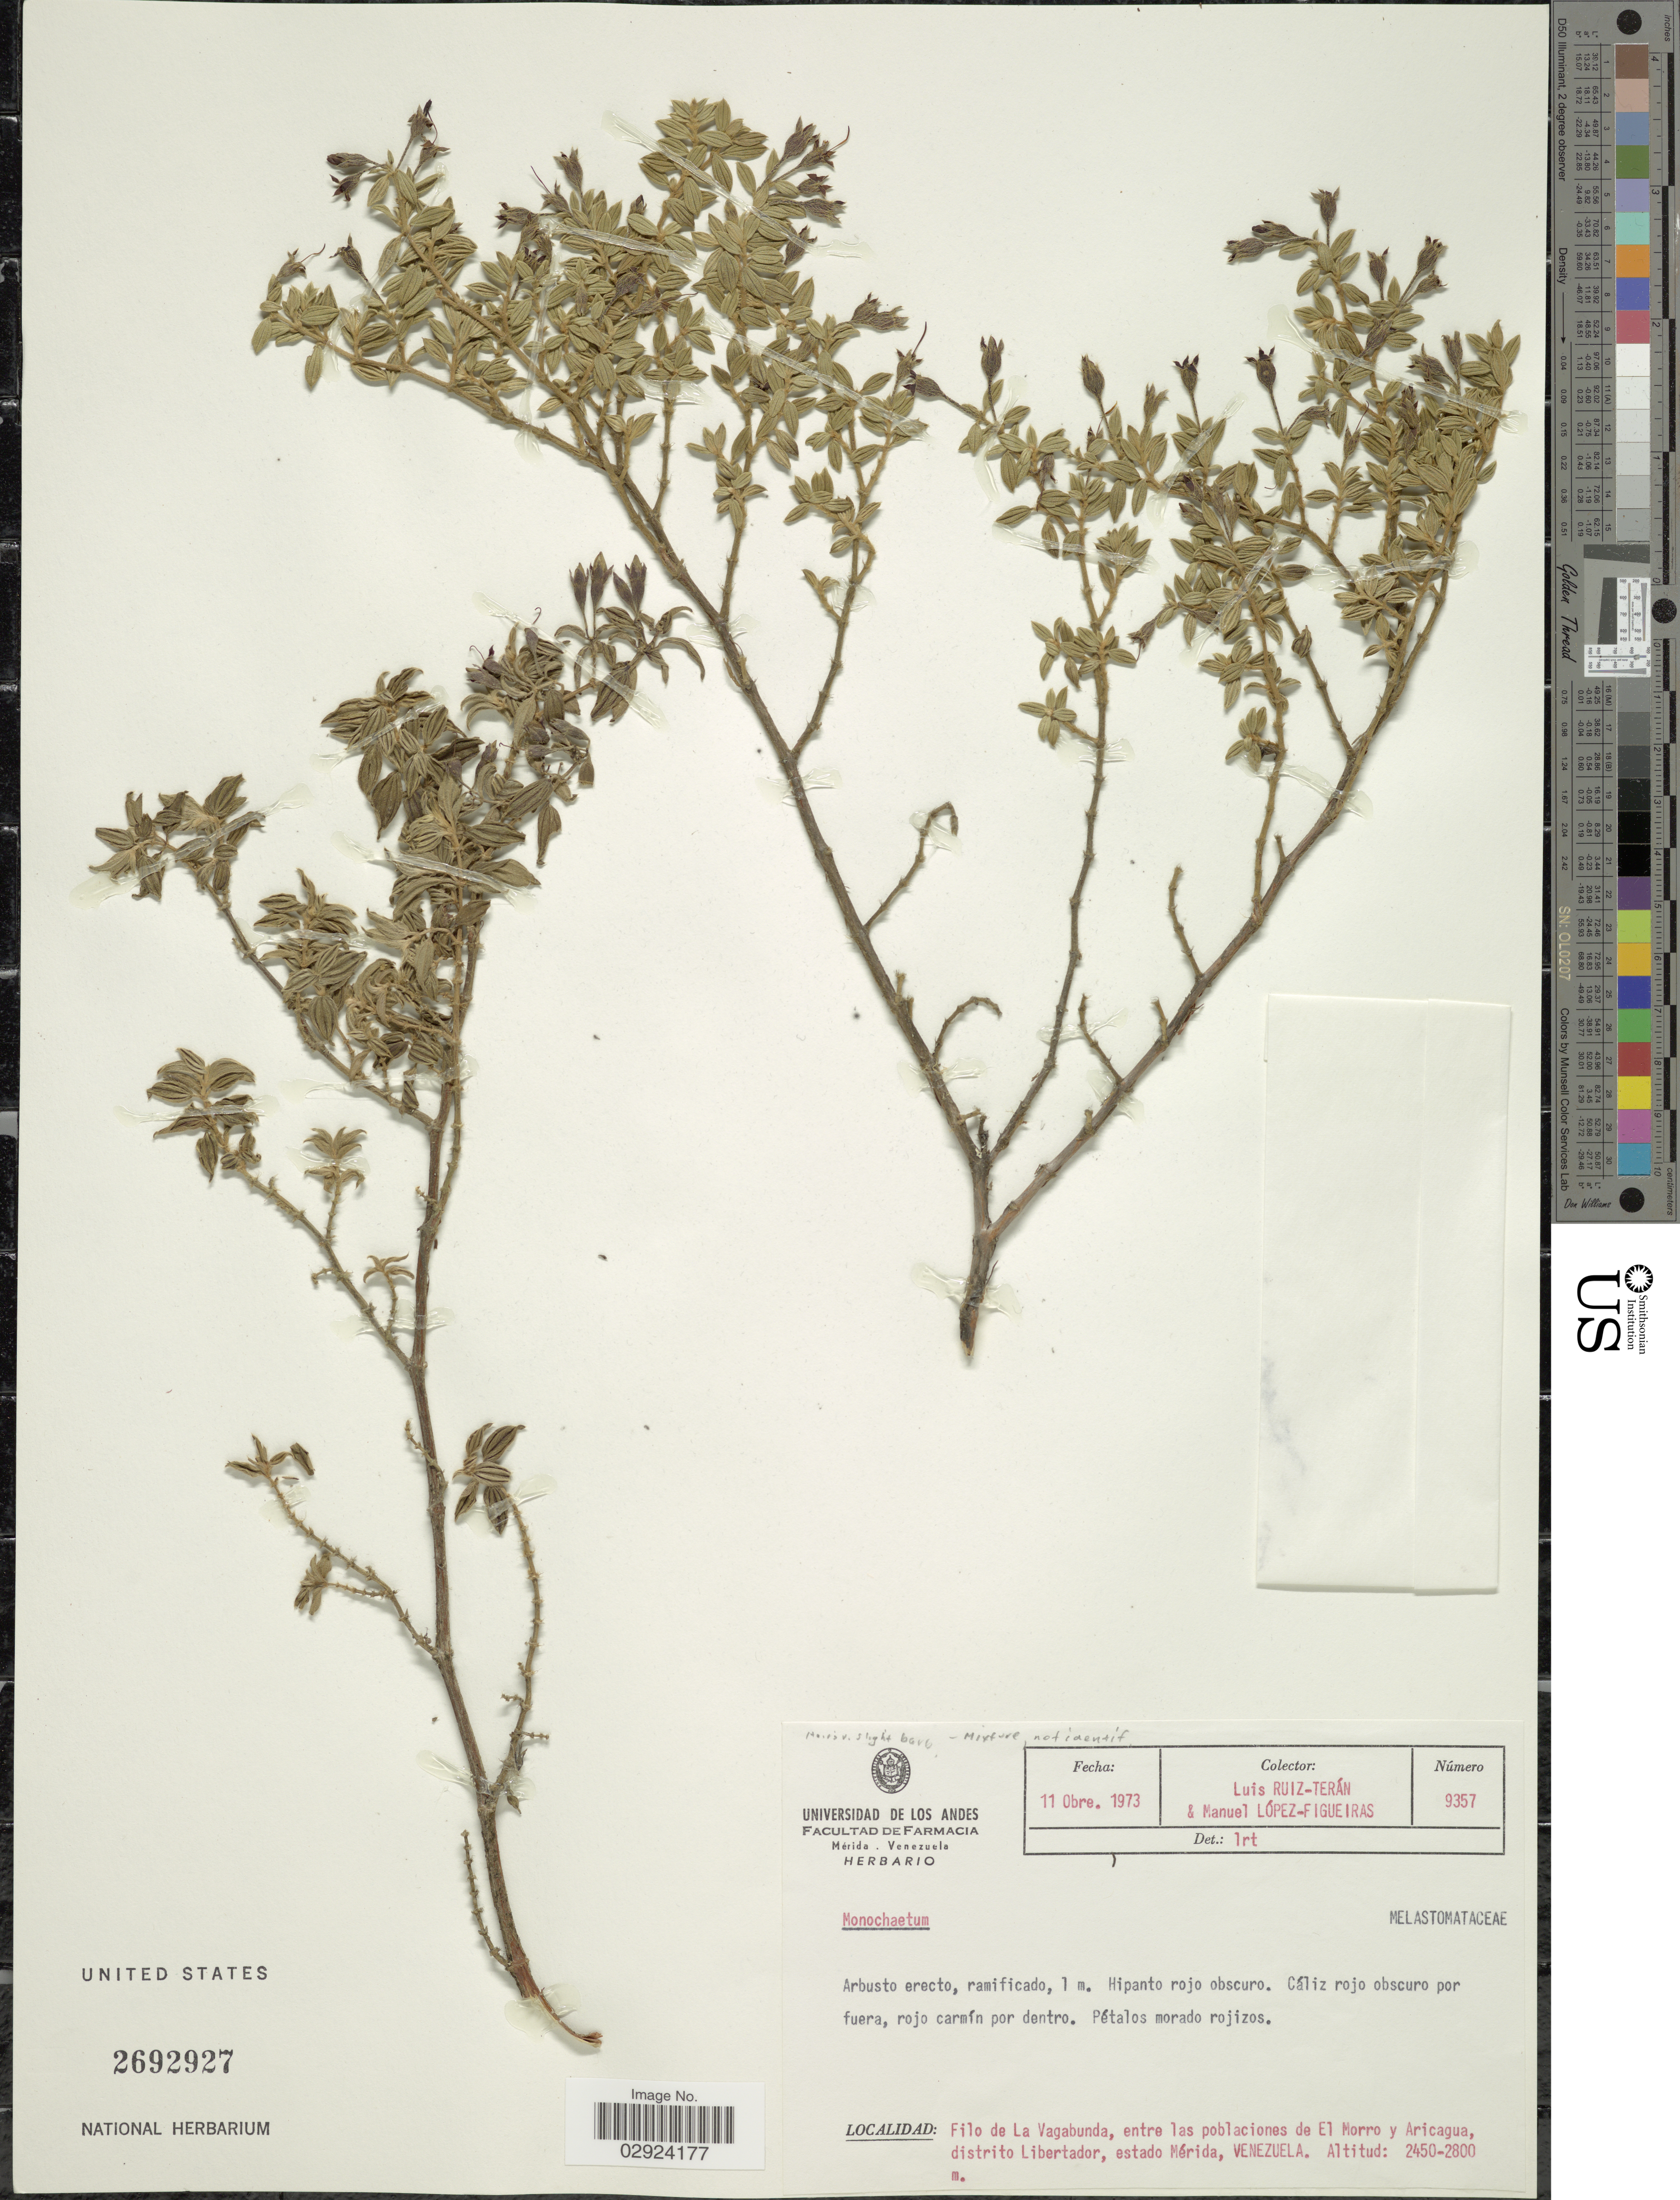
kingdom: Plantae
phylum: Tracheophyta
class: Magnoliopsida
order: Myrtales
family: Melastomataceae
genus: Monochaetum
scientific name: Monochaetum sp.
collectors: L. Teran & M. López Figueiras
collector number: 9357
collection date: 1973-10-11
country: Venezuela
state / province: Mérida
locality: Filo de La Vagabunda, entre las poblaciones de El Morro y Aricagua, distrito Libertador.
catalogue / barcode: US 2692927